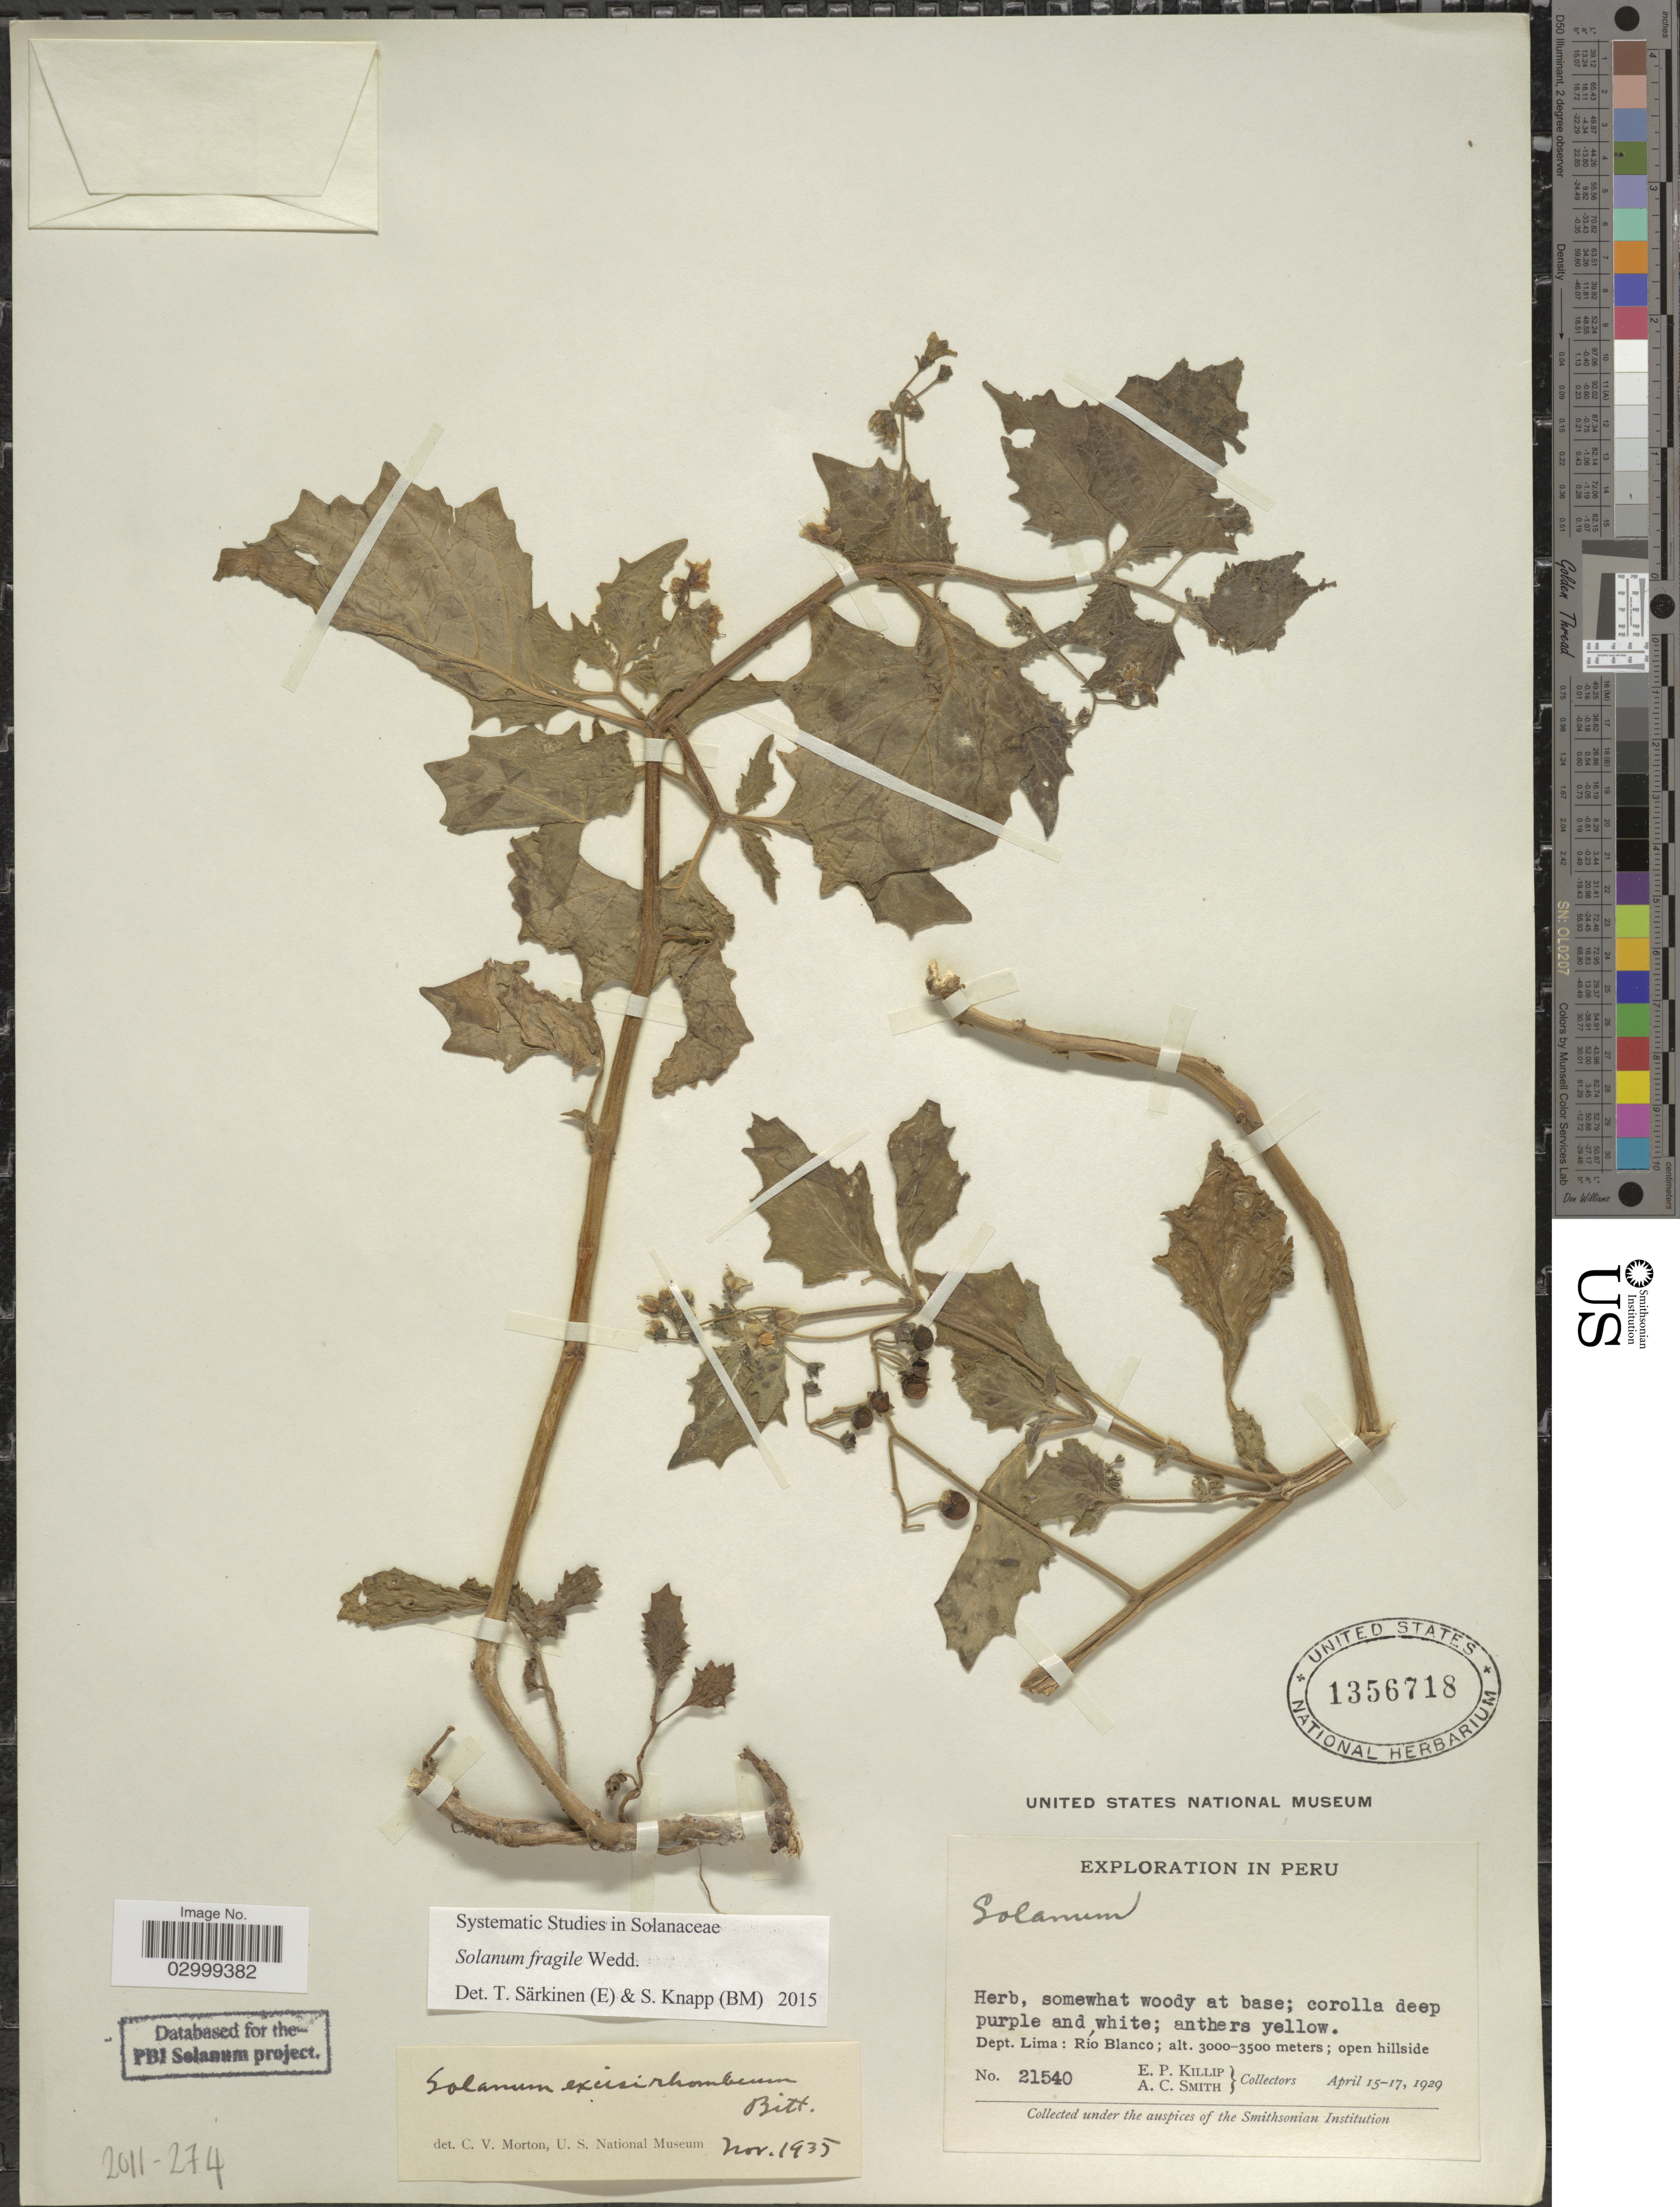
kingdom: Plantae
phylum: Tracheophyta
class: Magnoliopsida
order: Solanales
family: Solanaceae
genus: Solanum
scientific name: Solanum fragile C. Wright ex Griseb., nom. illeg.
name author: C. Wright ex Griseb.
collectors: E. P. Killip & A. C. Smith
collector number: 21540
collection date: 1929-04-15/1929-04-17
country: Peru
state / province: Lima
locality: Dept. Lima: Río Blanco.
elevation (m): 3000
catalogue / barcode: US 1356718